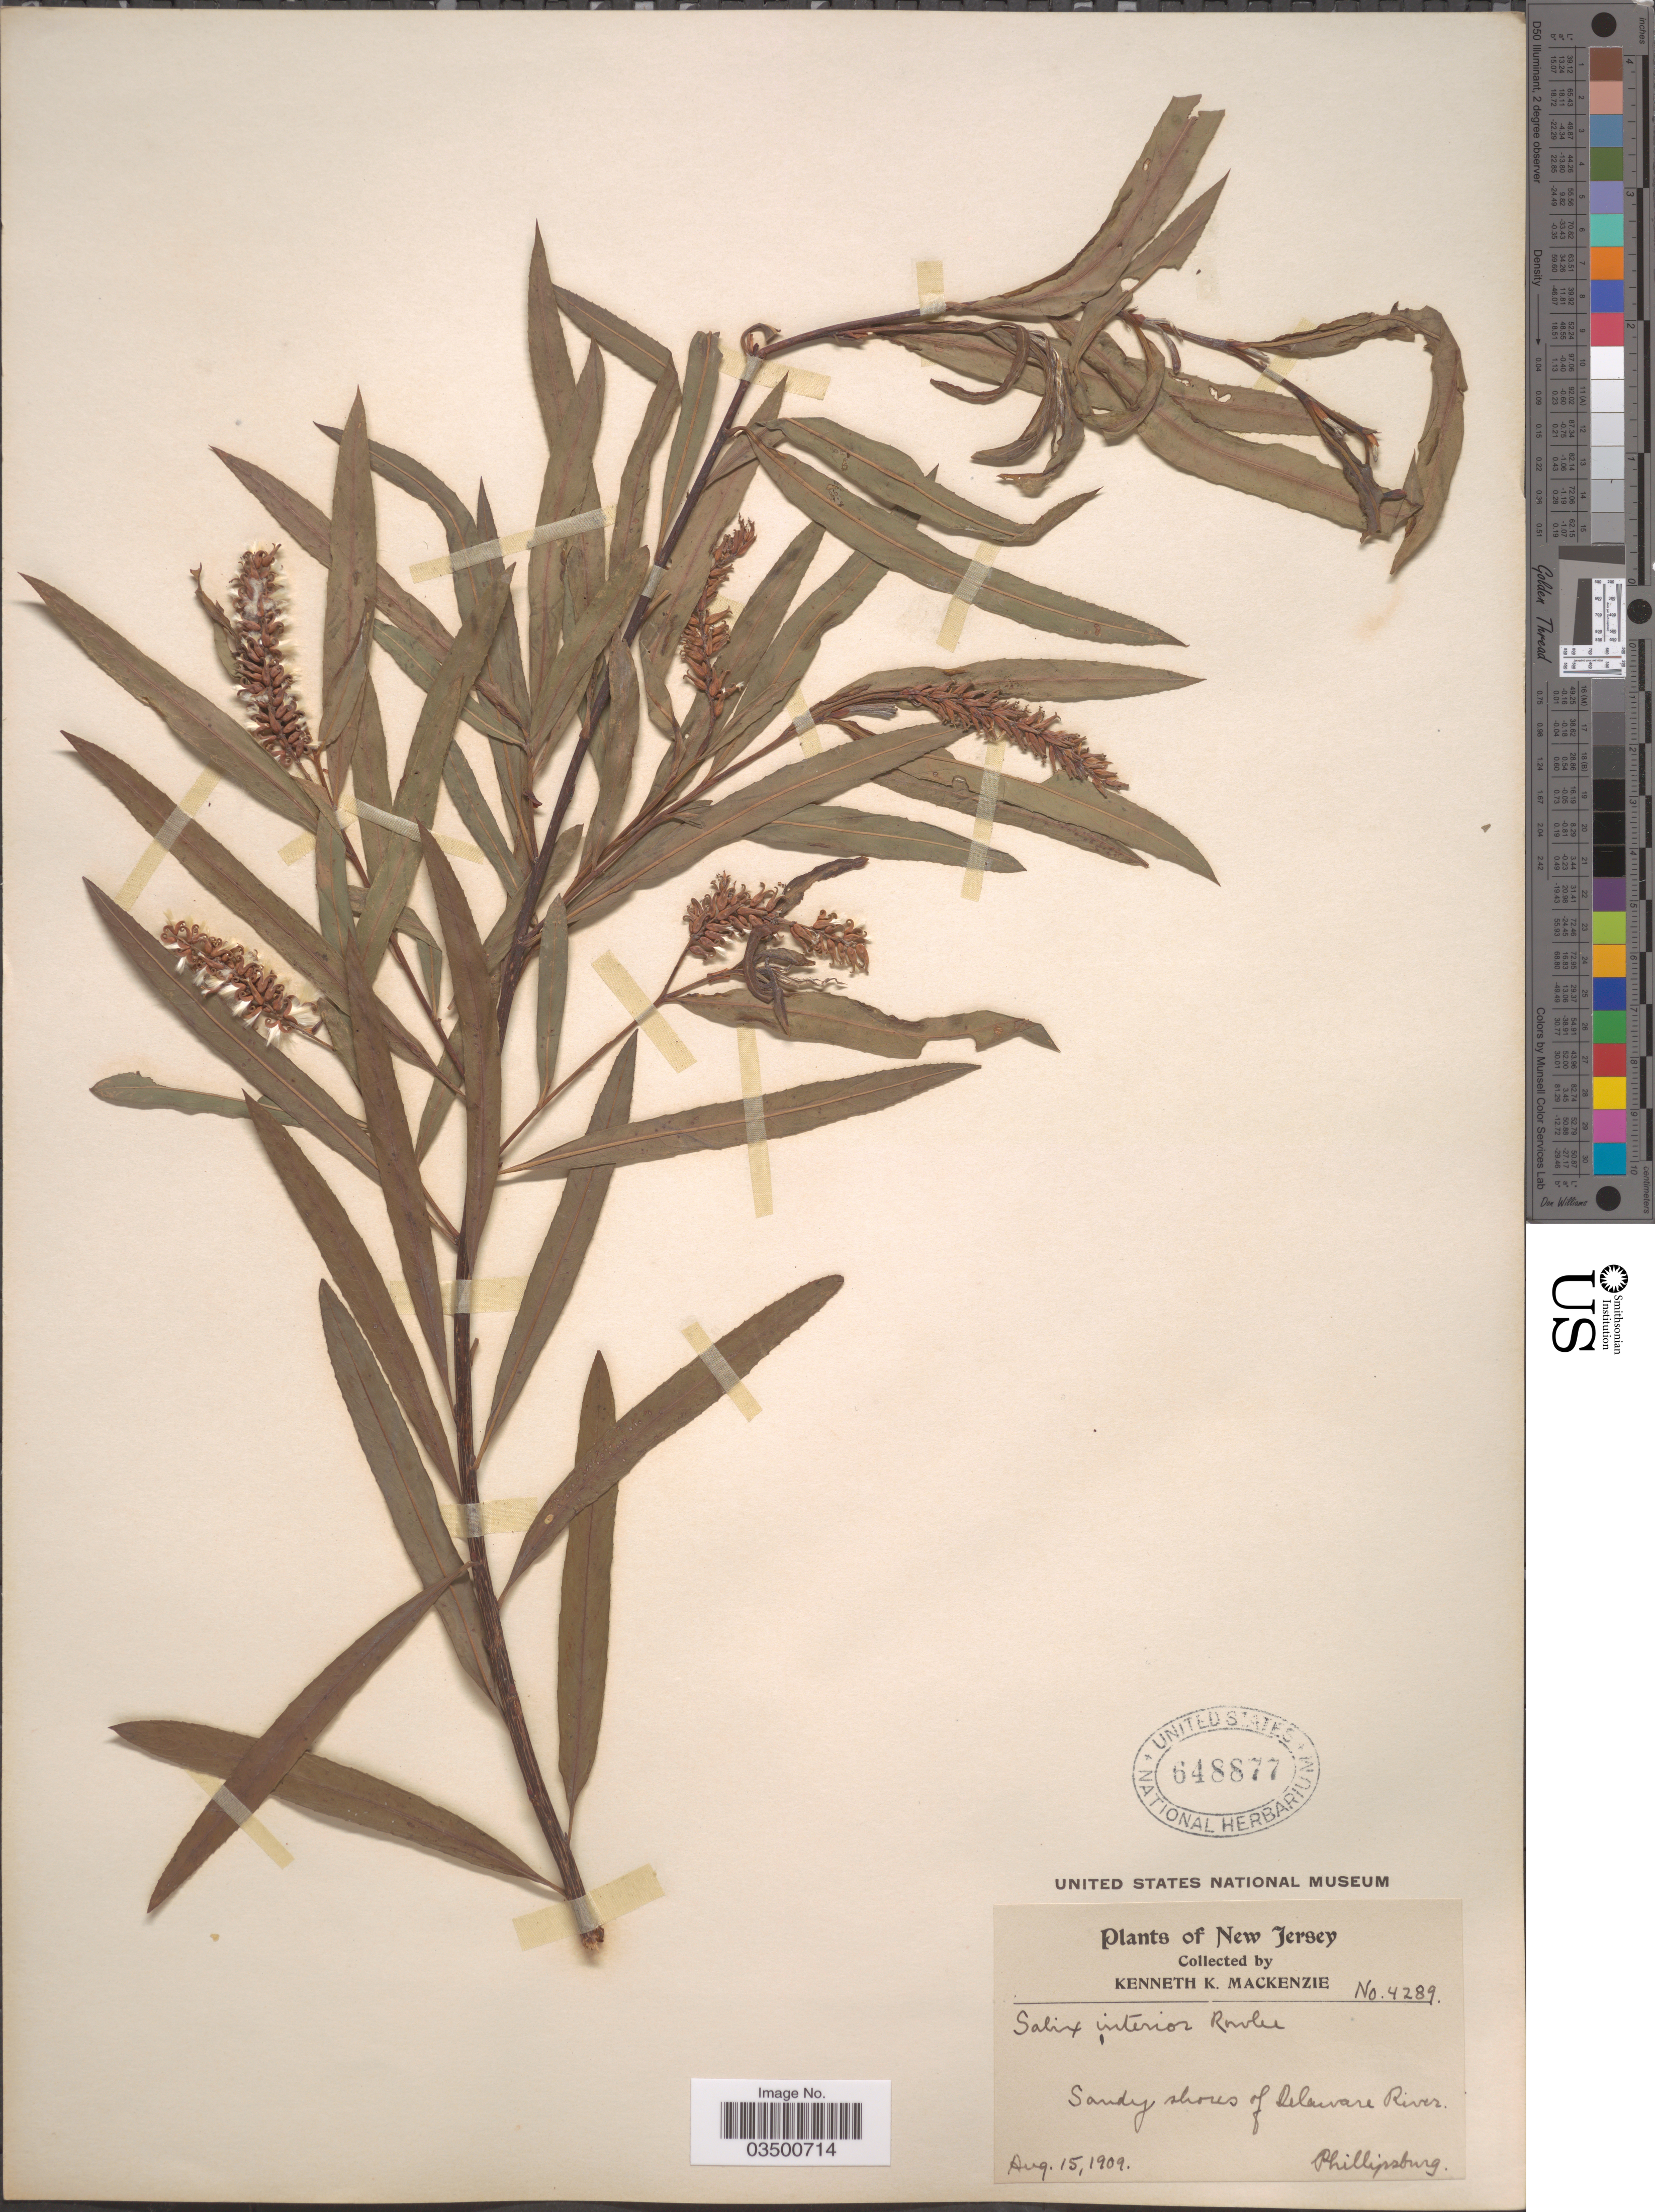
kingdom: Plantae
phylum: Tracheophyta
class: Magnoliopsida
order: Malpighiales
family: Salicaceae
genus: Salix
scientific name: Salix interior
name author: Rowlee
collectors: K. K. Mackenzie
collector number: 4289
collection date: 1909-08-15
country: United States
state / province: New Jersey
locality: Sandy shores of Delaware River. Phillipsburg.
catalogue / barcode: US 648877